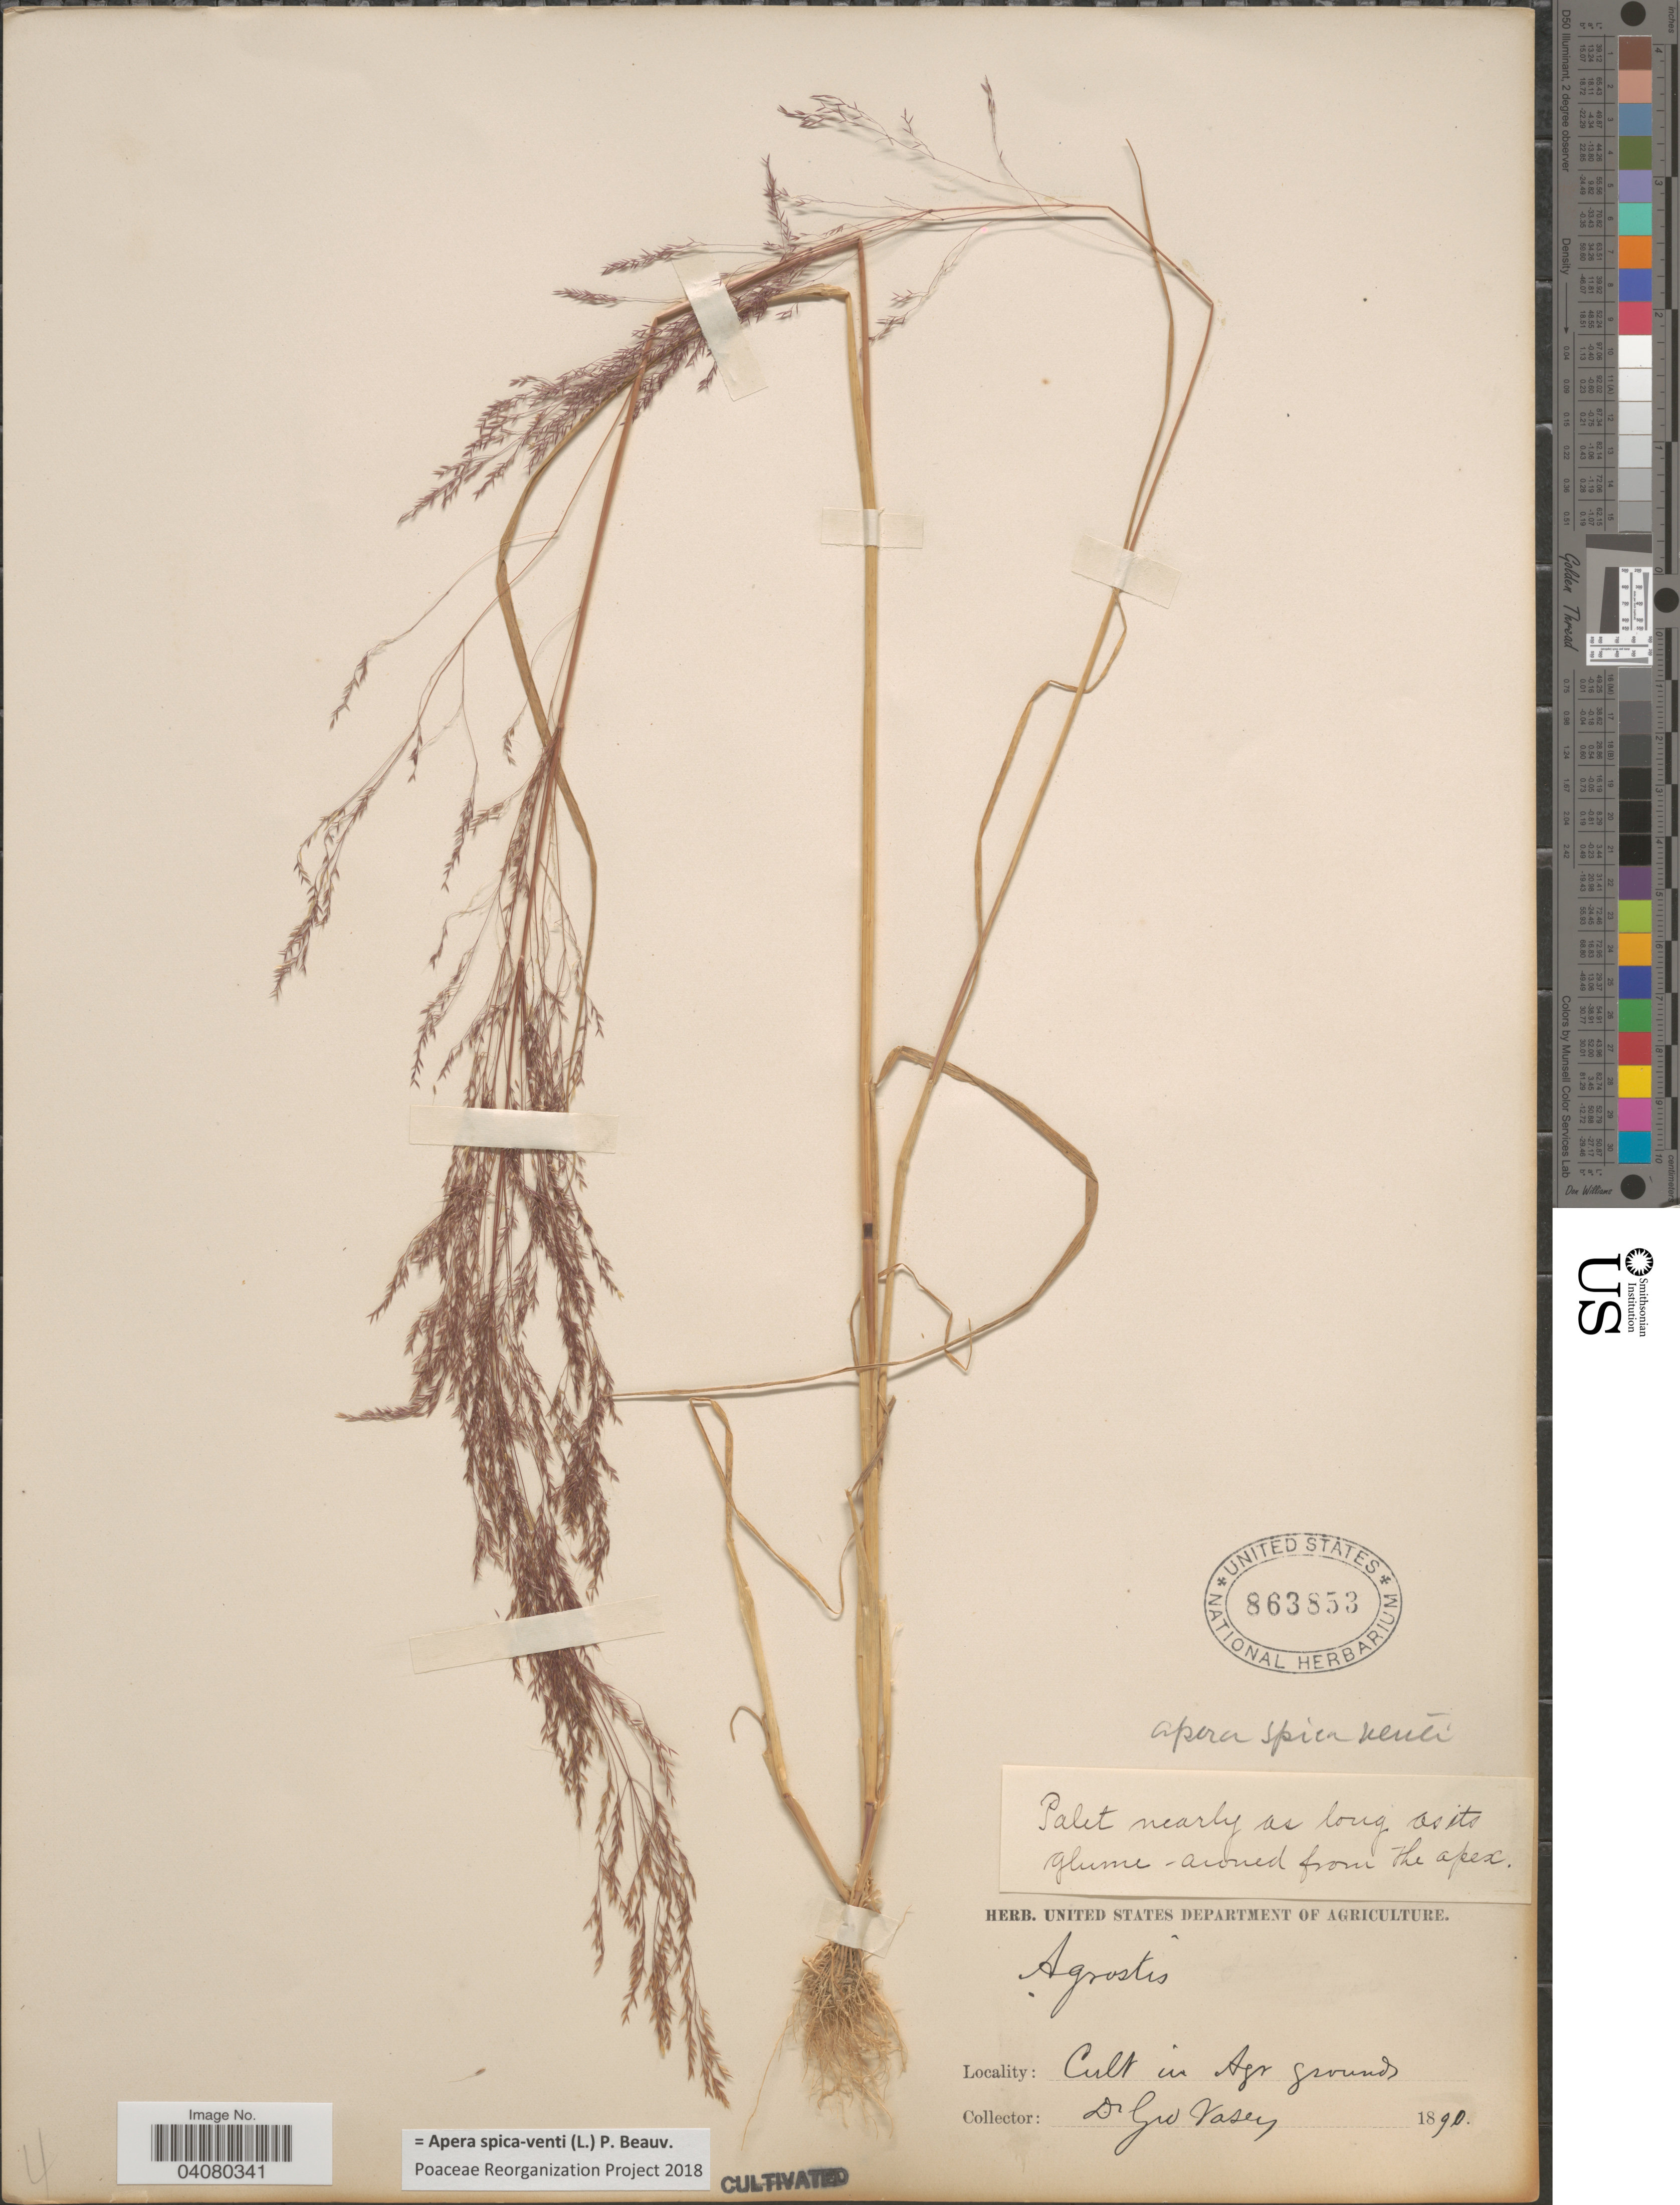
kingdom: Plantae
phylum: Tracheophyta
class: Liliopsida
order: Poales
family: Poaceae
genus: Apera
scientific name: Apera spica-venti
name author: (L.) P. Beauv.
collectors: G. R. Vasey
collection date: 1890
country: United States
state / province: District of Columbia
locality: Cult in Agr grounds.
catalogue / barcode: US 863853